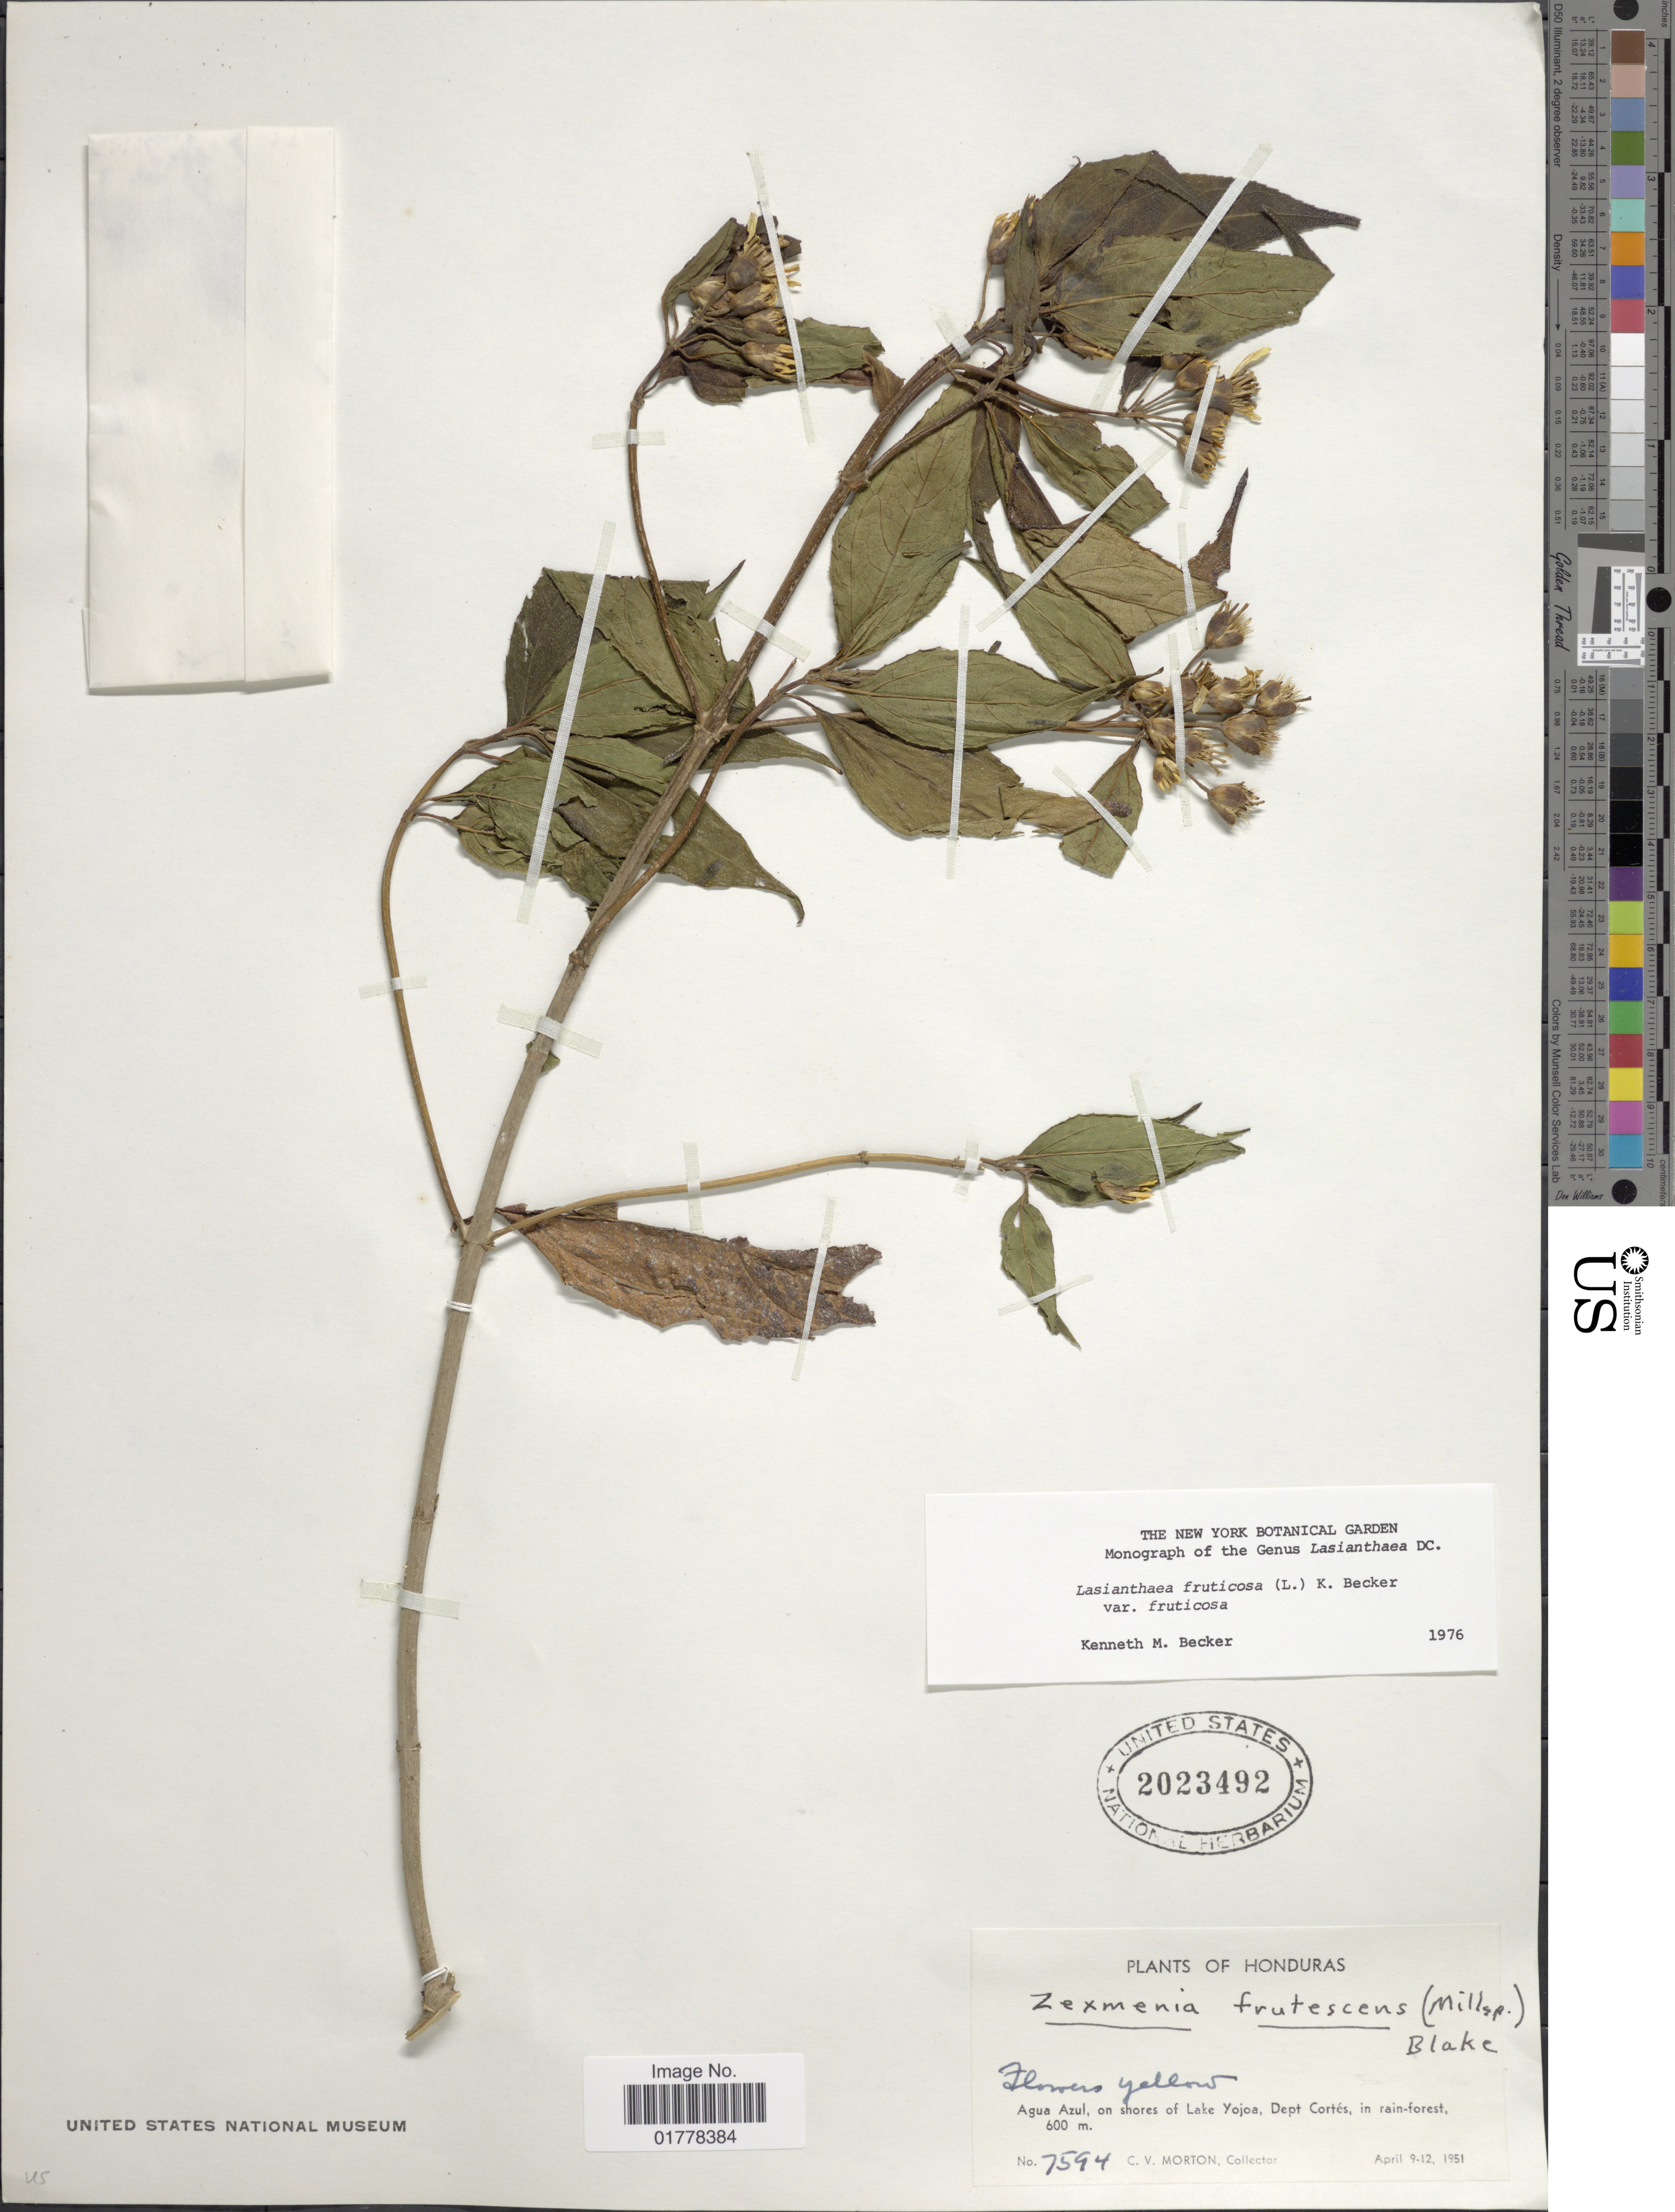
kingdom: Plantae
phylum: Tracheophyta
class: Magnoliopsida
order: Asterales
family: Asteraceae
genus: Lasianthaea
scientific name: Lasianthaea fruticosa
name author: (L.) K.M. Becker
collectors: C. V. Morton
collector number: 7594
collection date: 1951-04-09/1951-04-12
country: Honduras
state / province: Cortés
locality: Agua Azul, on shores of Lake Yojoa, Dept Cortés, in rain-forest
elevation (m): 600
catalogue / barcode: US 2023492